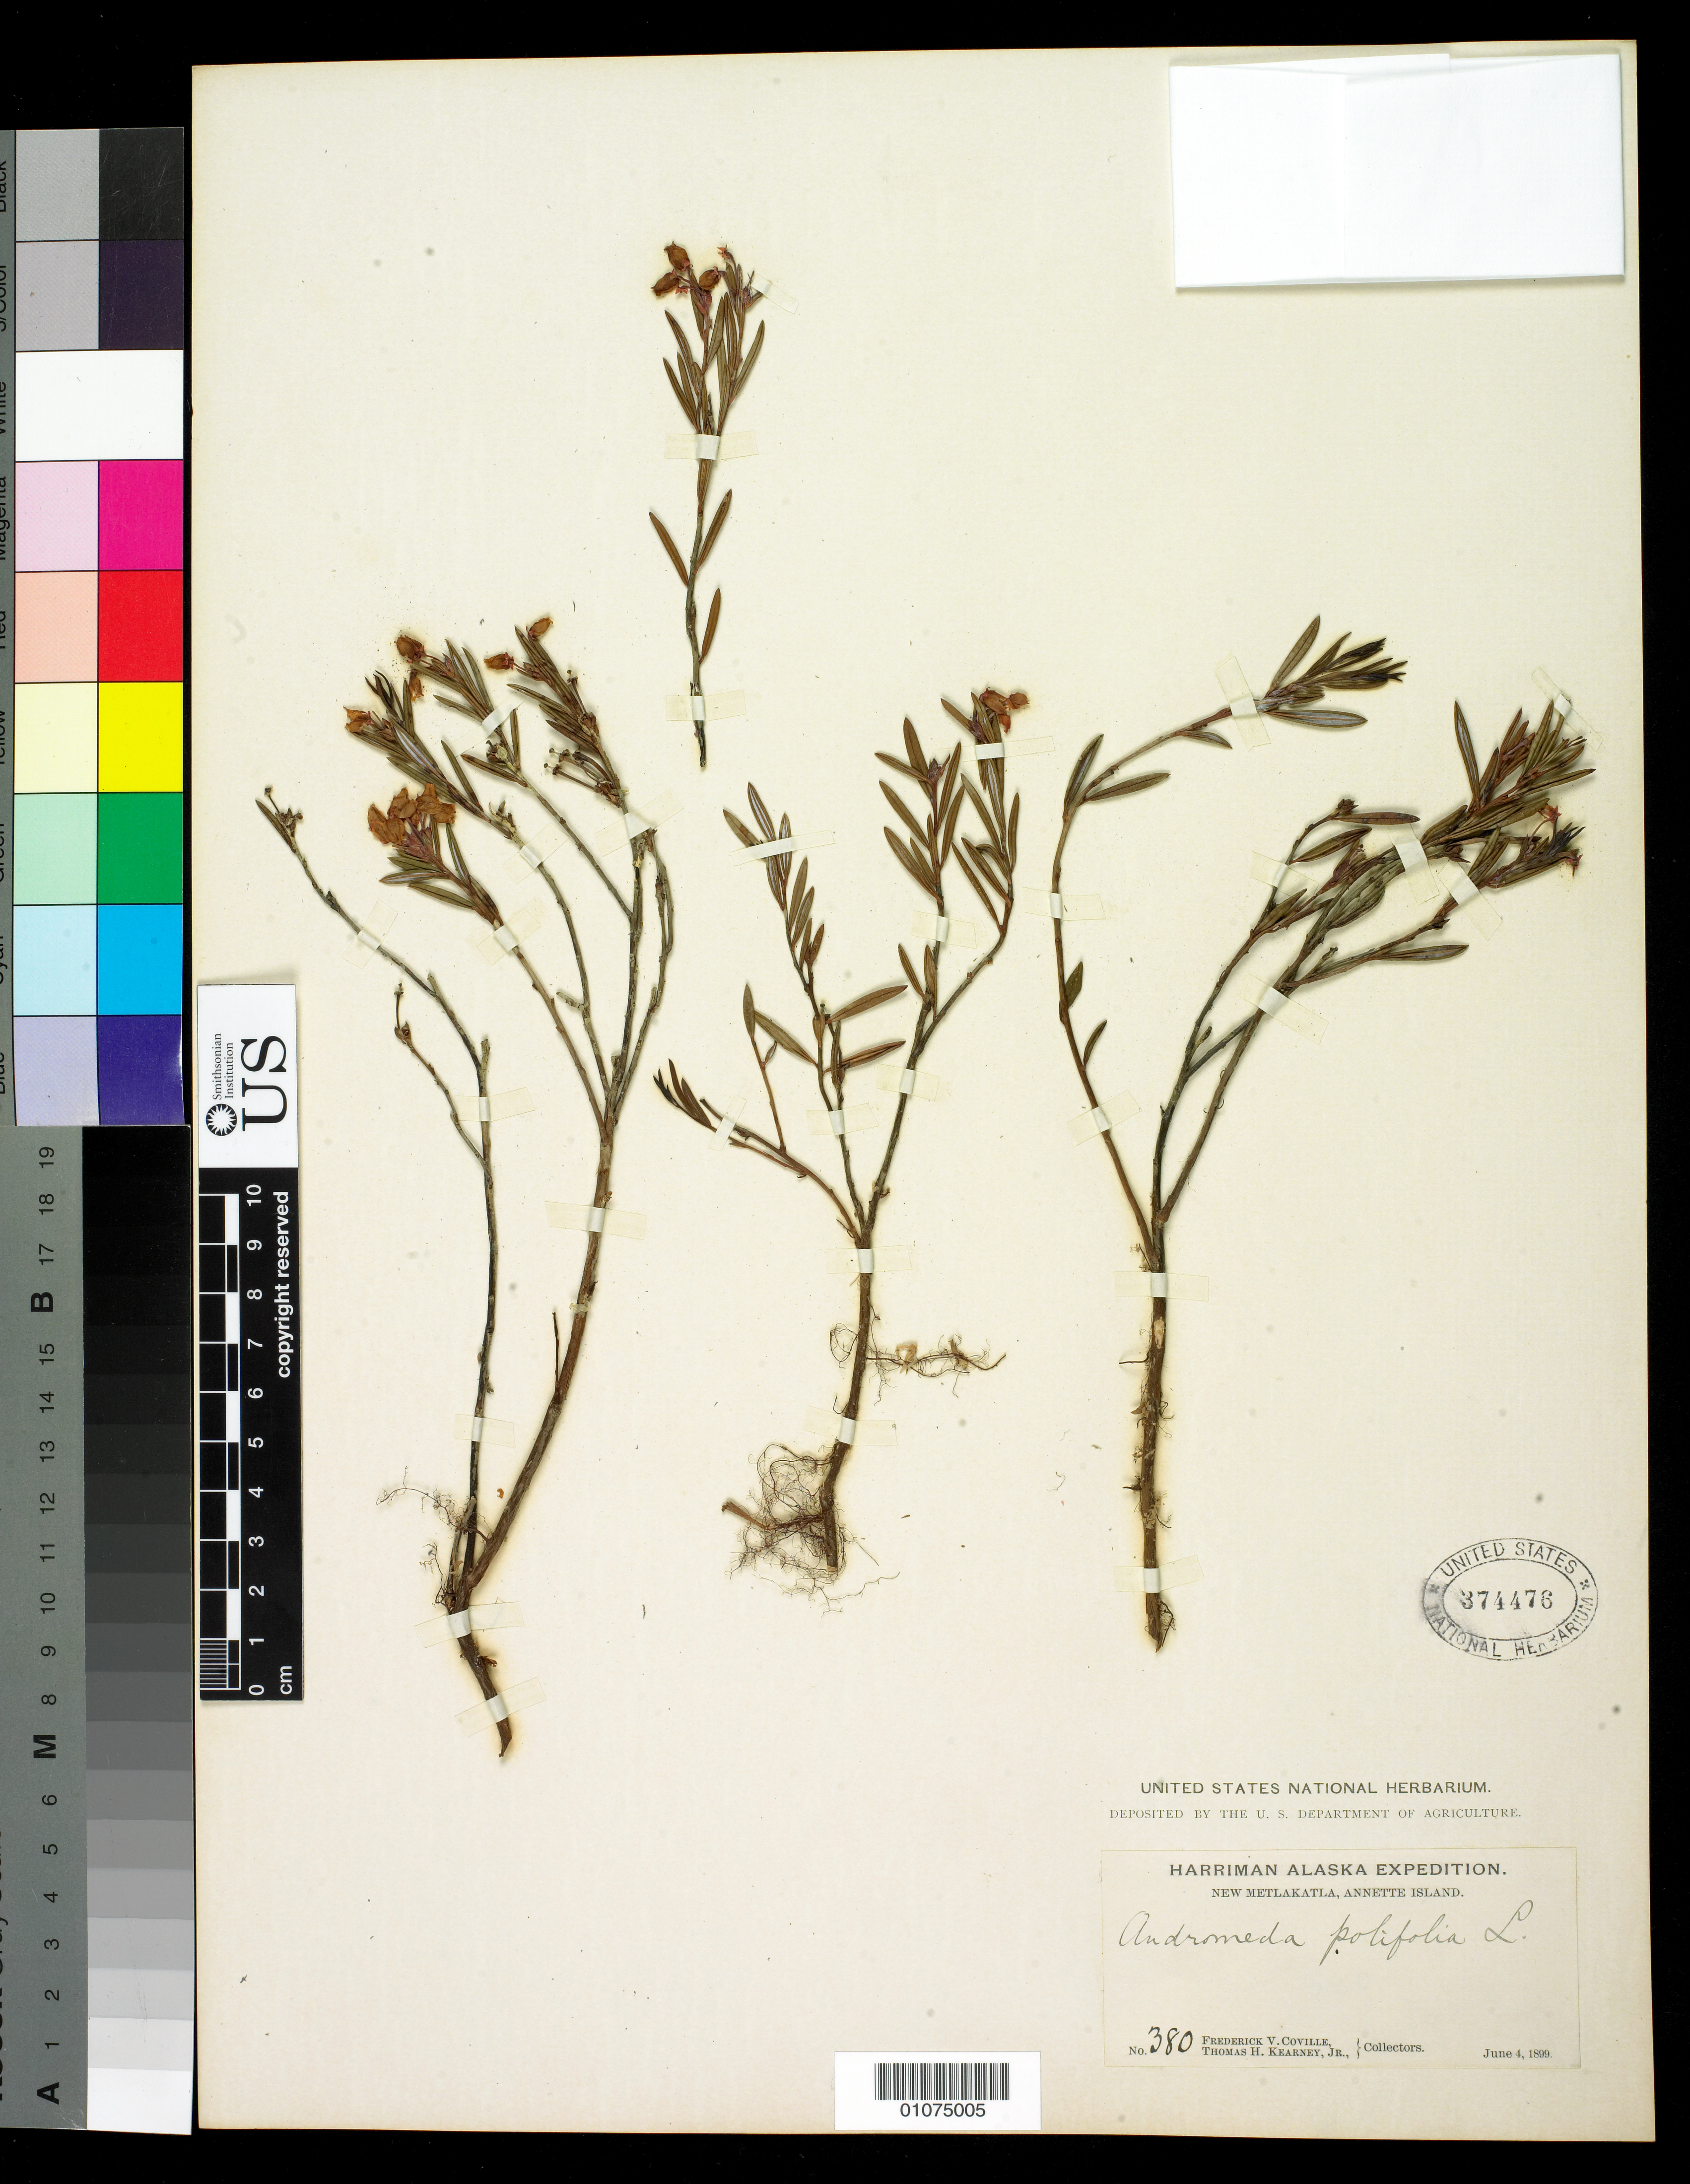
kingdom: Plantae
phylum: Tracheophyta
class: Magnoliopsida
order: Ericales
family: Ericaceae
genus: Andromeda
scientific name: Andromeda polifolia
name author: L.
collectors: F. V. Coville & T. H. Kearney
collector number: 380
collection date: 1899-06-04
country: United States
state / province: Alaska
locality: New Metlakatla, Annette Island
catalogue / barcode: US 374476